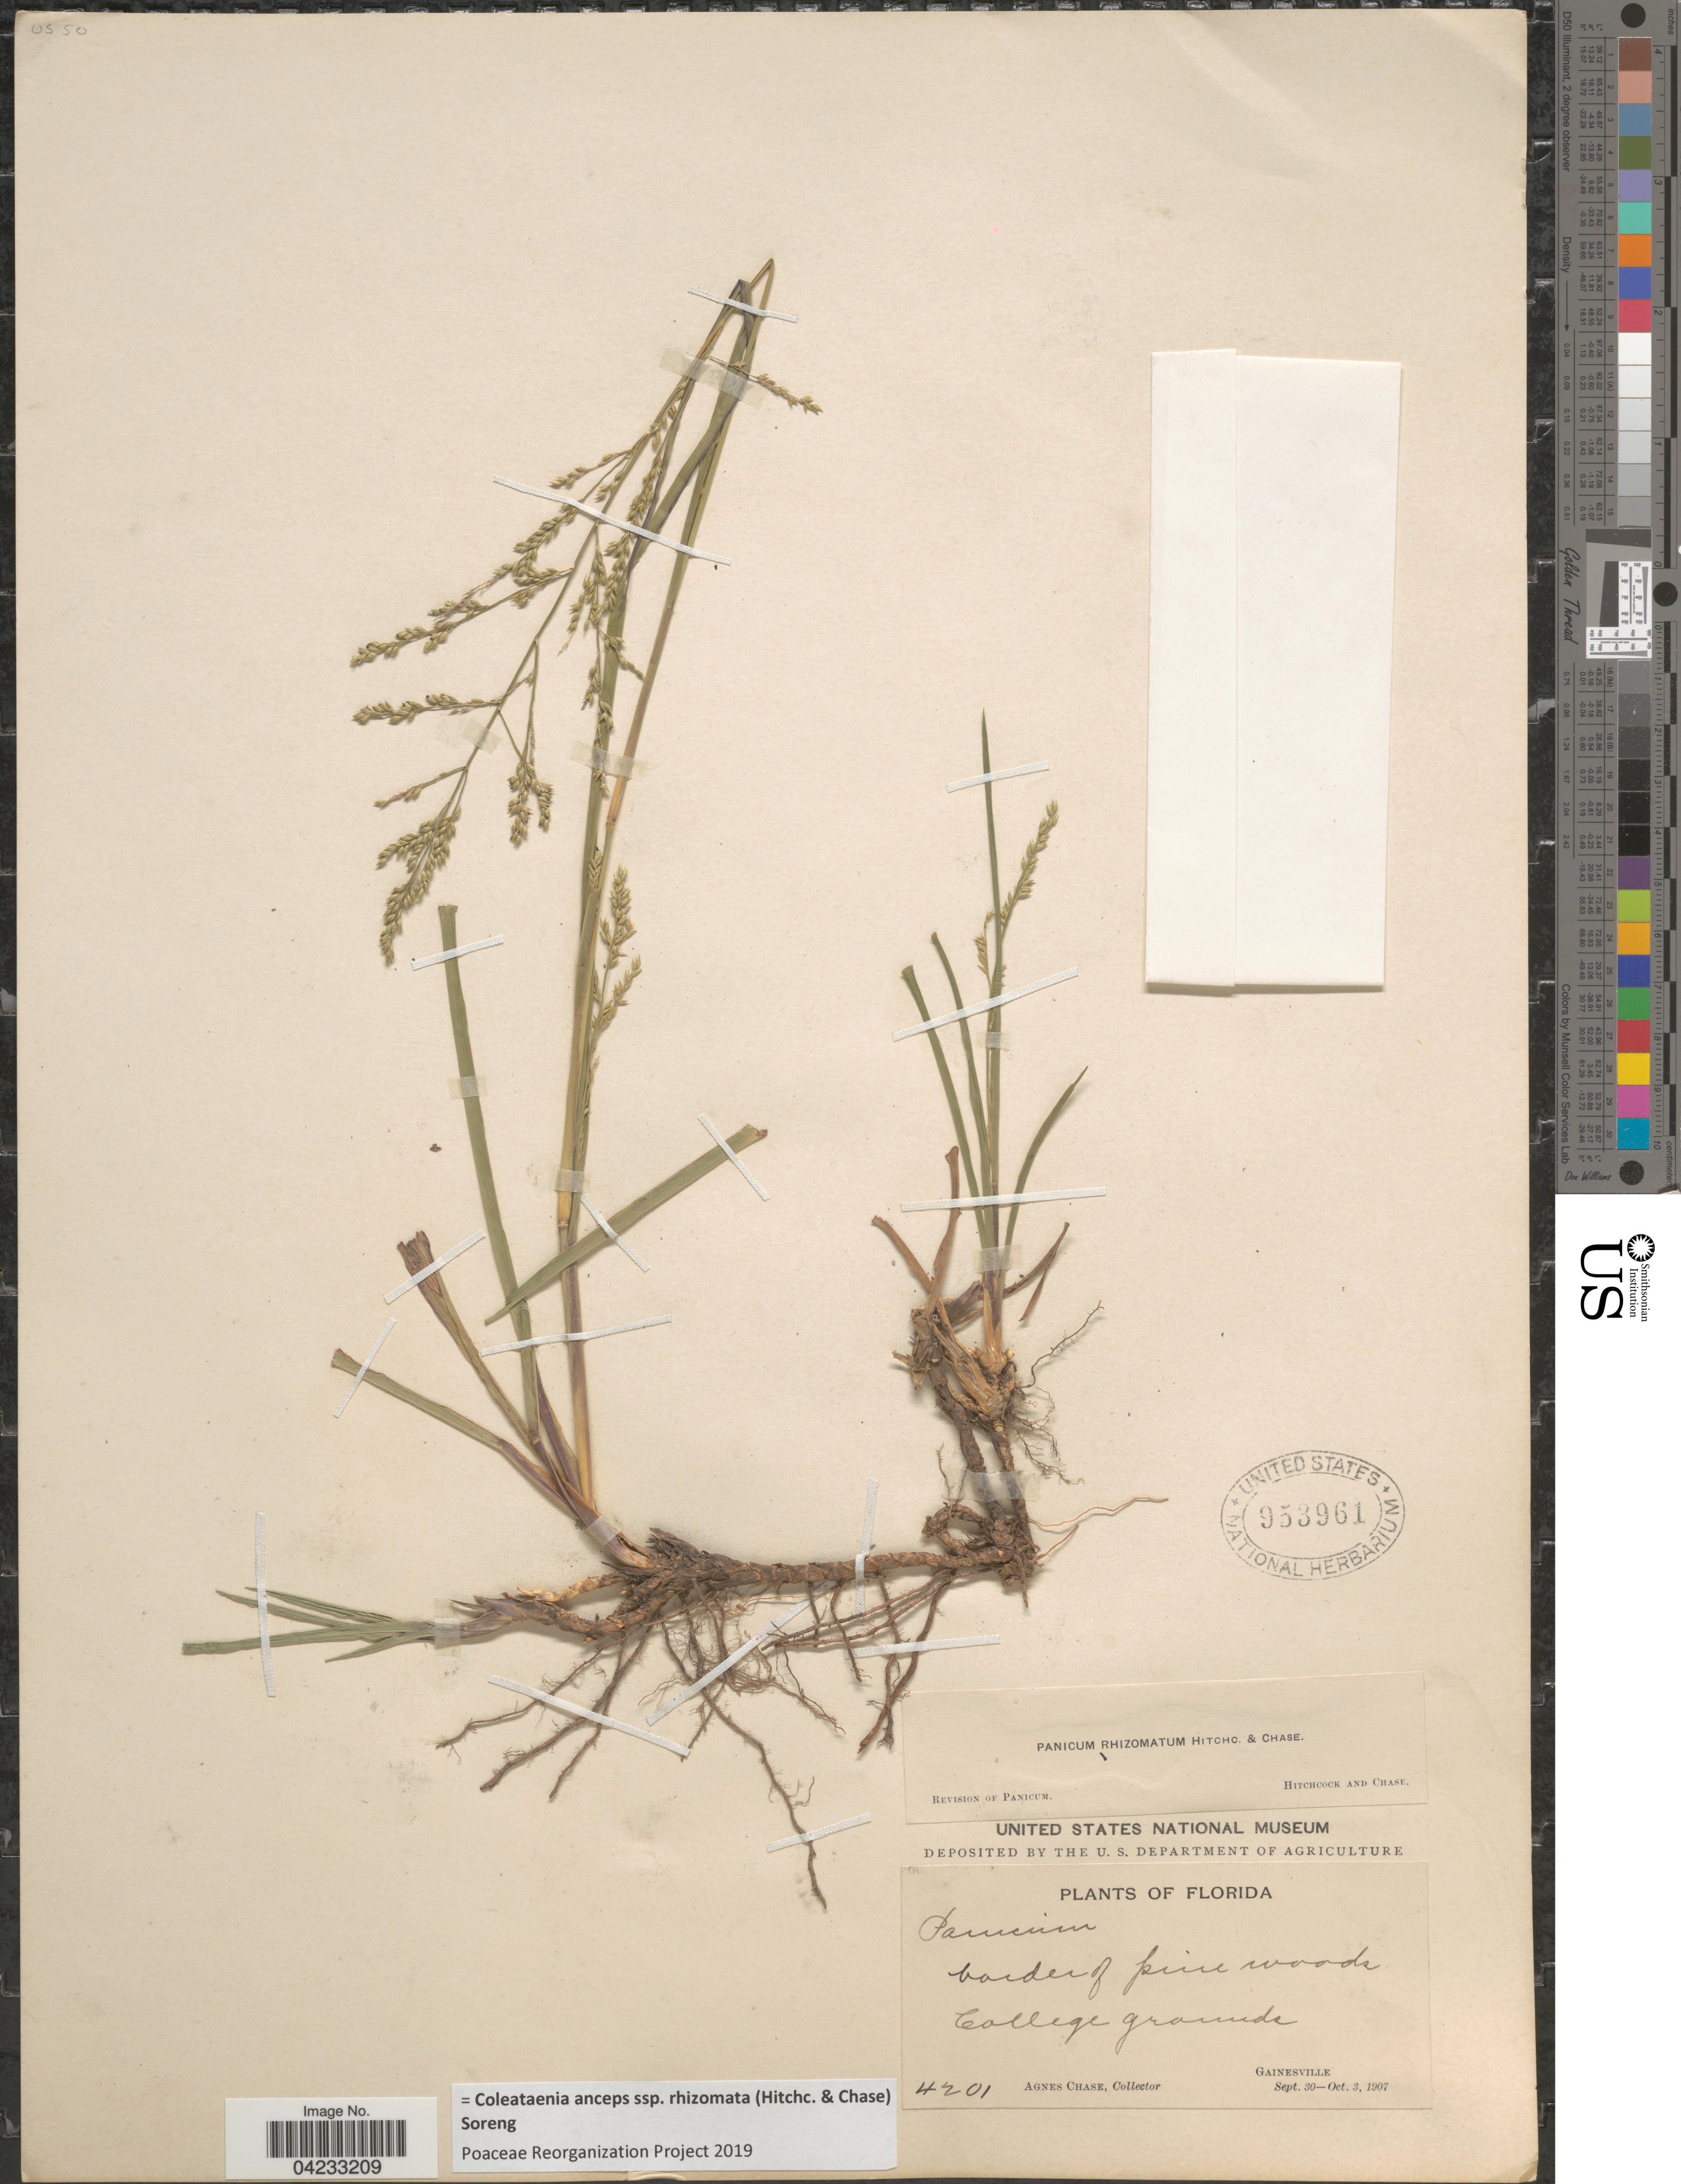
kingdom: Plantae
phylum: Tracheophyta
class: Liliopsida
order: Poales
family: Poaceae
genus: Coleataenia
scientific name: Coleataenia anceps subsp. rhizomata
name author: (Hitchc. & Chase) Soreng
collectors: A. Chase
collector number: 4201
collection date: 1907-09-30/1907-10-03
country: United States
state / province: Florida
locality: Border of pine woods. College grounds. Gainesville.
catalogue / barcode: US 953961